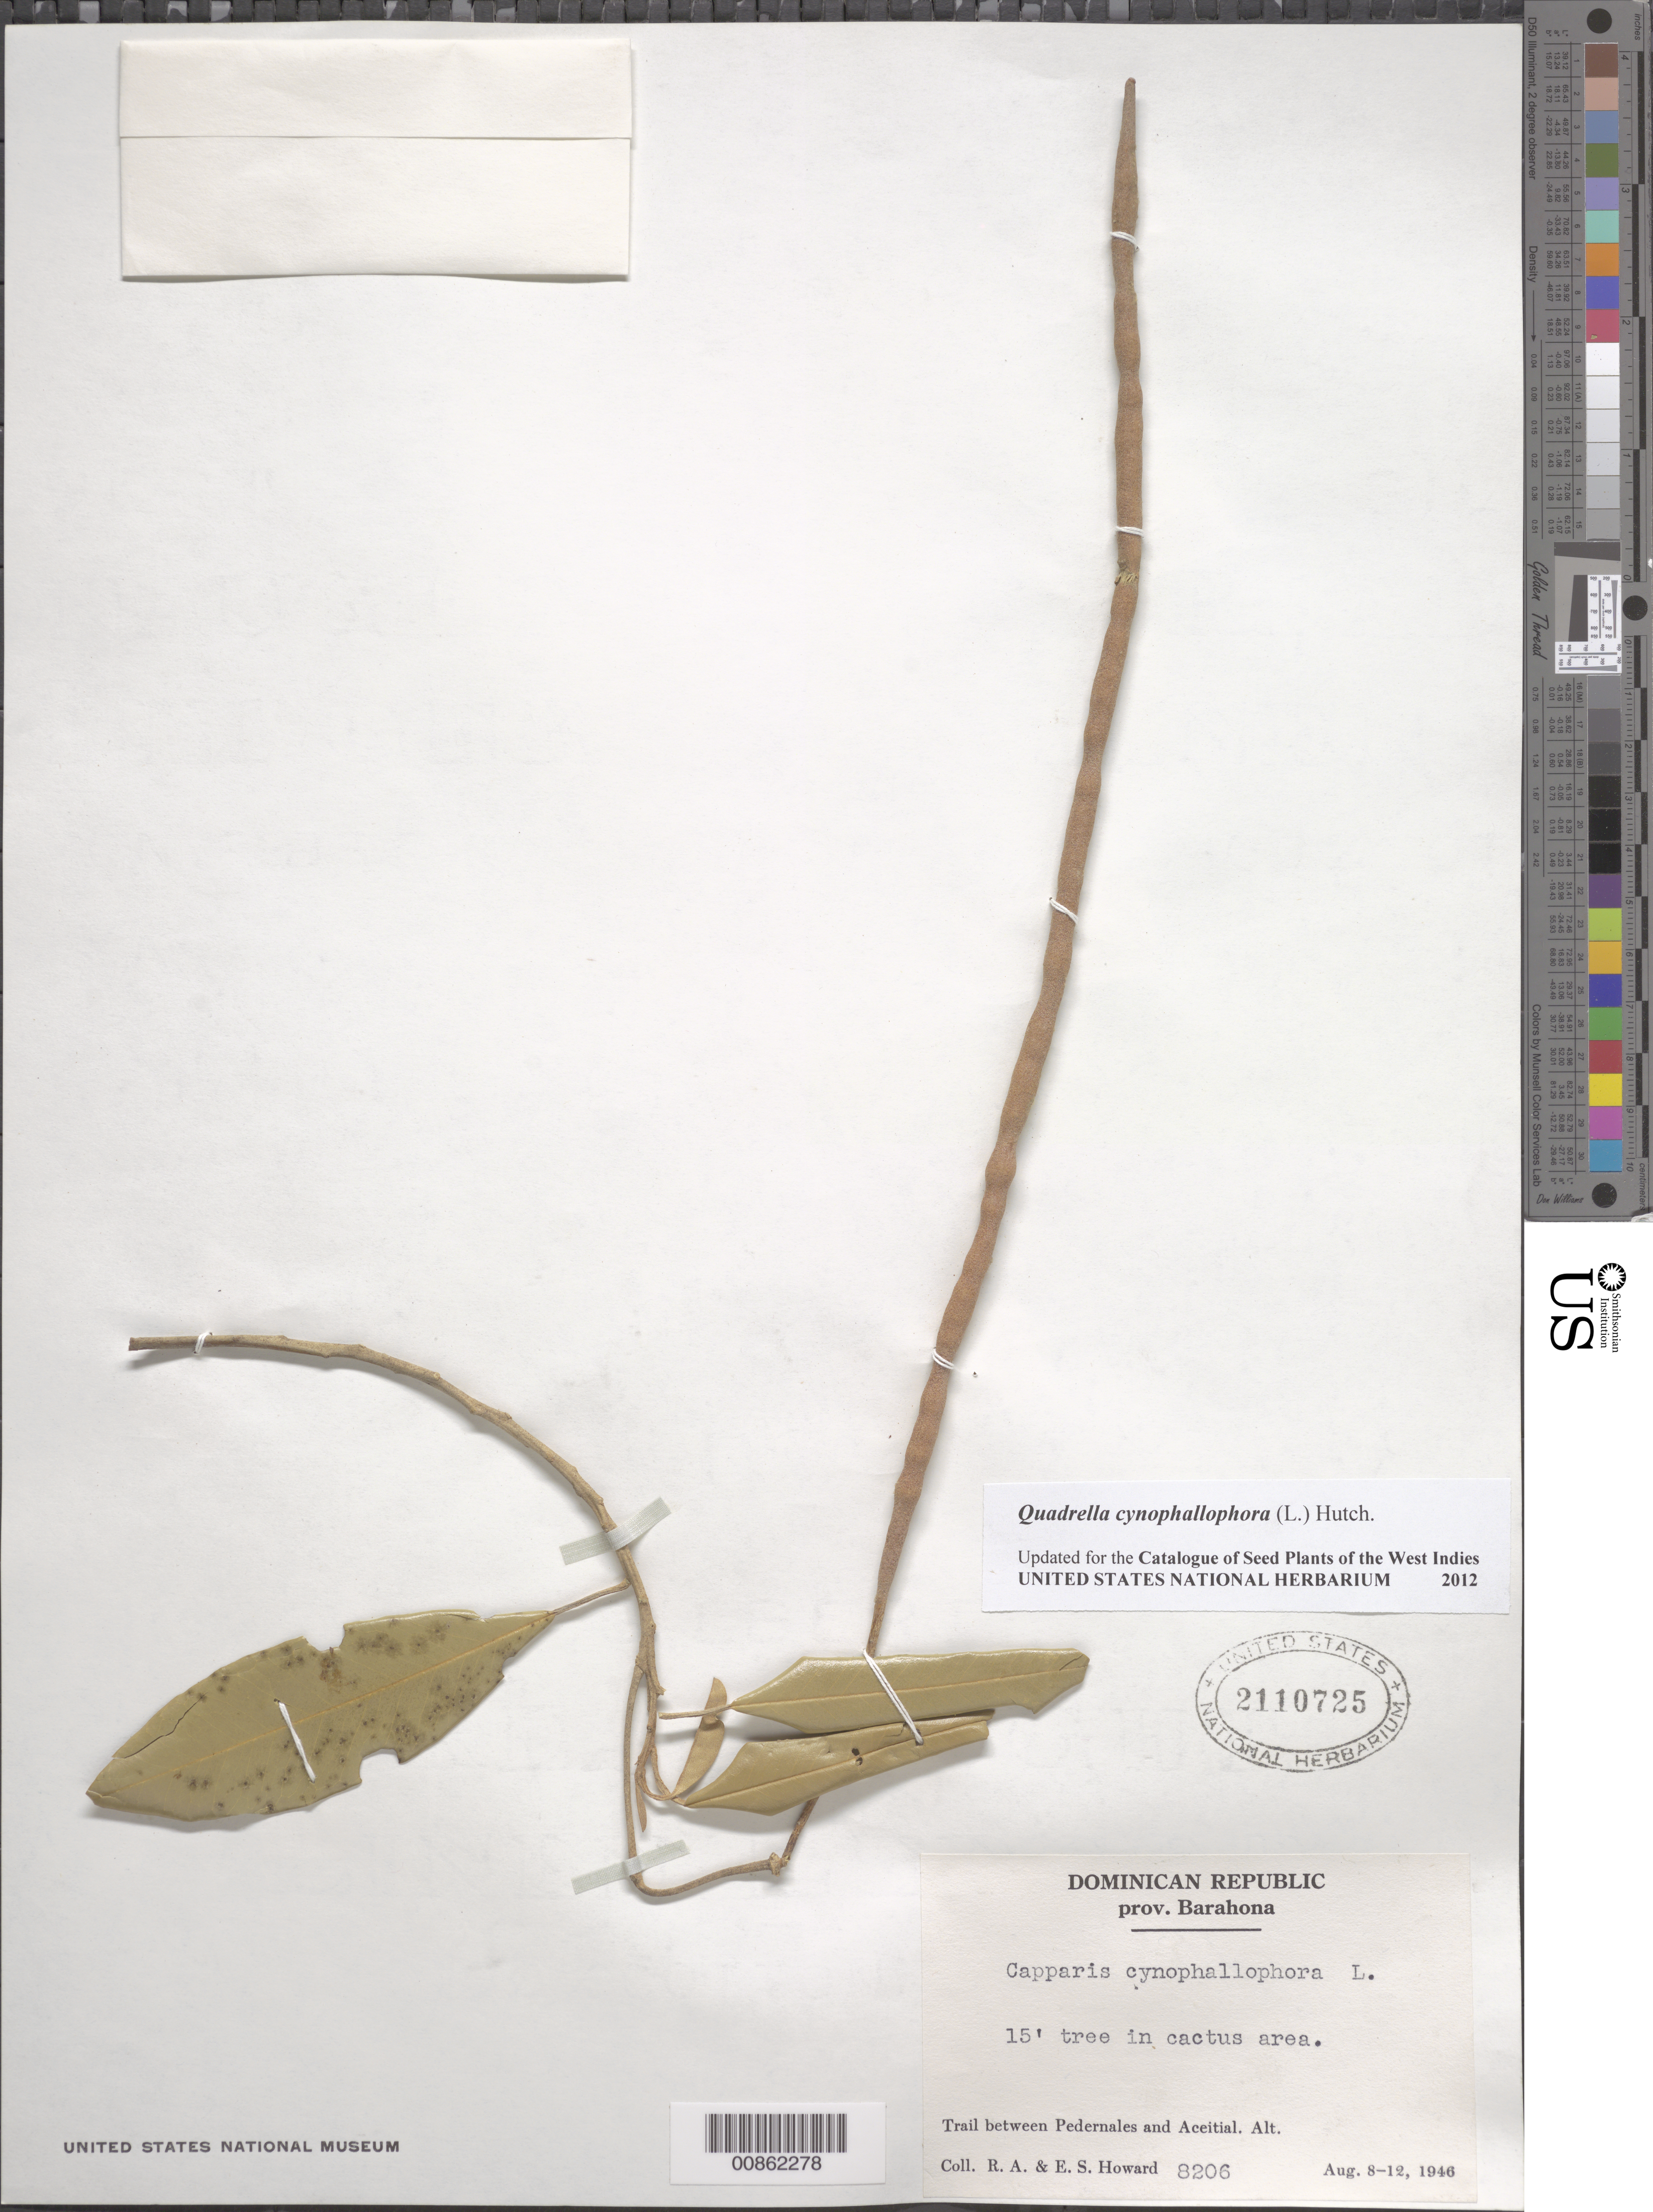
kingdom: Plantae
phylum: Tracheophyta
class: Magnoliopsida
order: Brassicales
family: Capparaceae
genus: Quadrella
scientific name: Quadrella cynophallophora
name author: (L.) Hutch.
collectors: R. A. Howard & E. S. Howard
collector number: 8206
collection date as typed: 08 Aug 1946 to 12 Aug 1946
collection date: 1946-08-08/1946-08-12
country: Dominican Republic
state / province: Barahona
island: Hispaniola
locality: Trail between Pedernales and Aceitial.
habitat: Cactus area.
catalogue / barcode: US 2110725